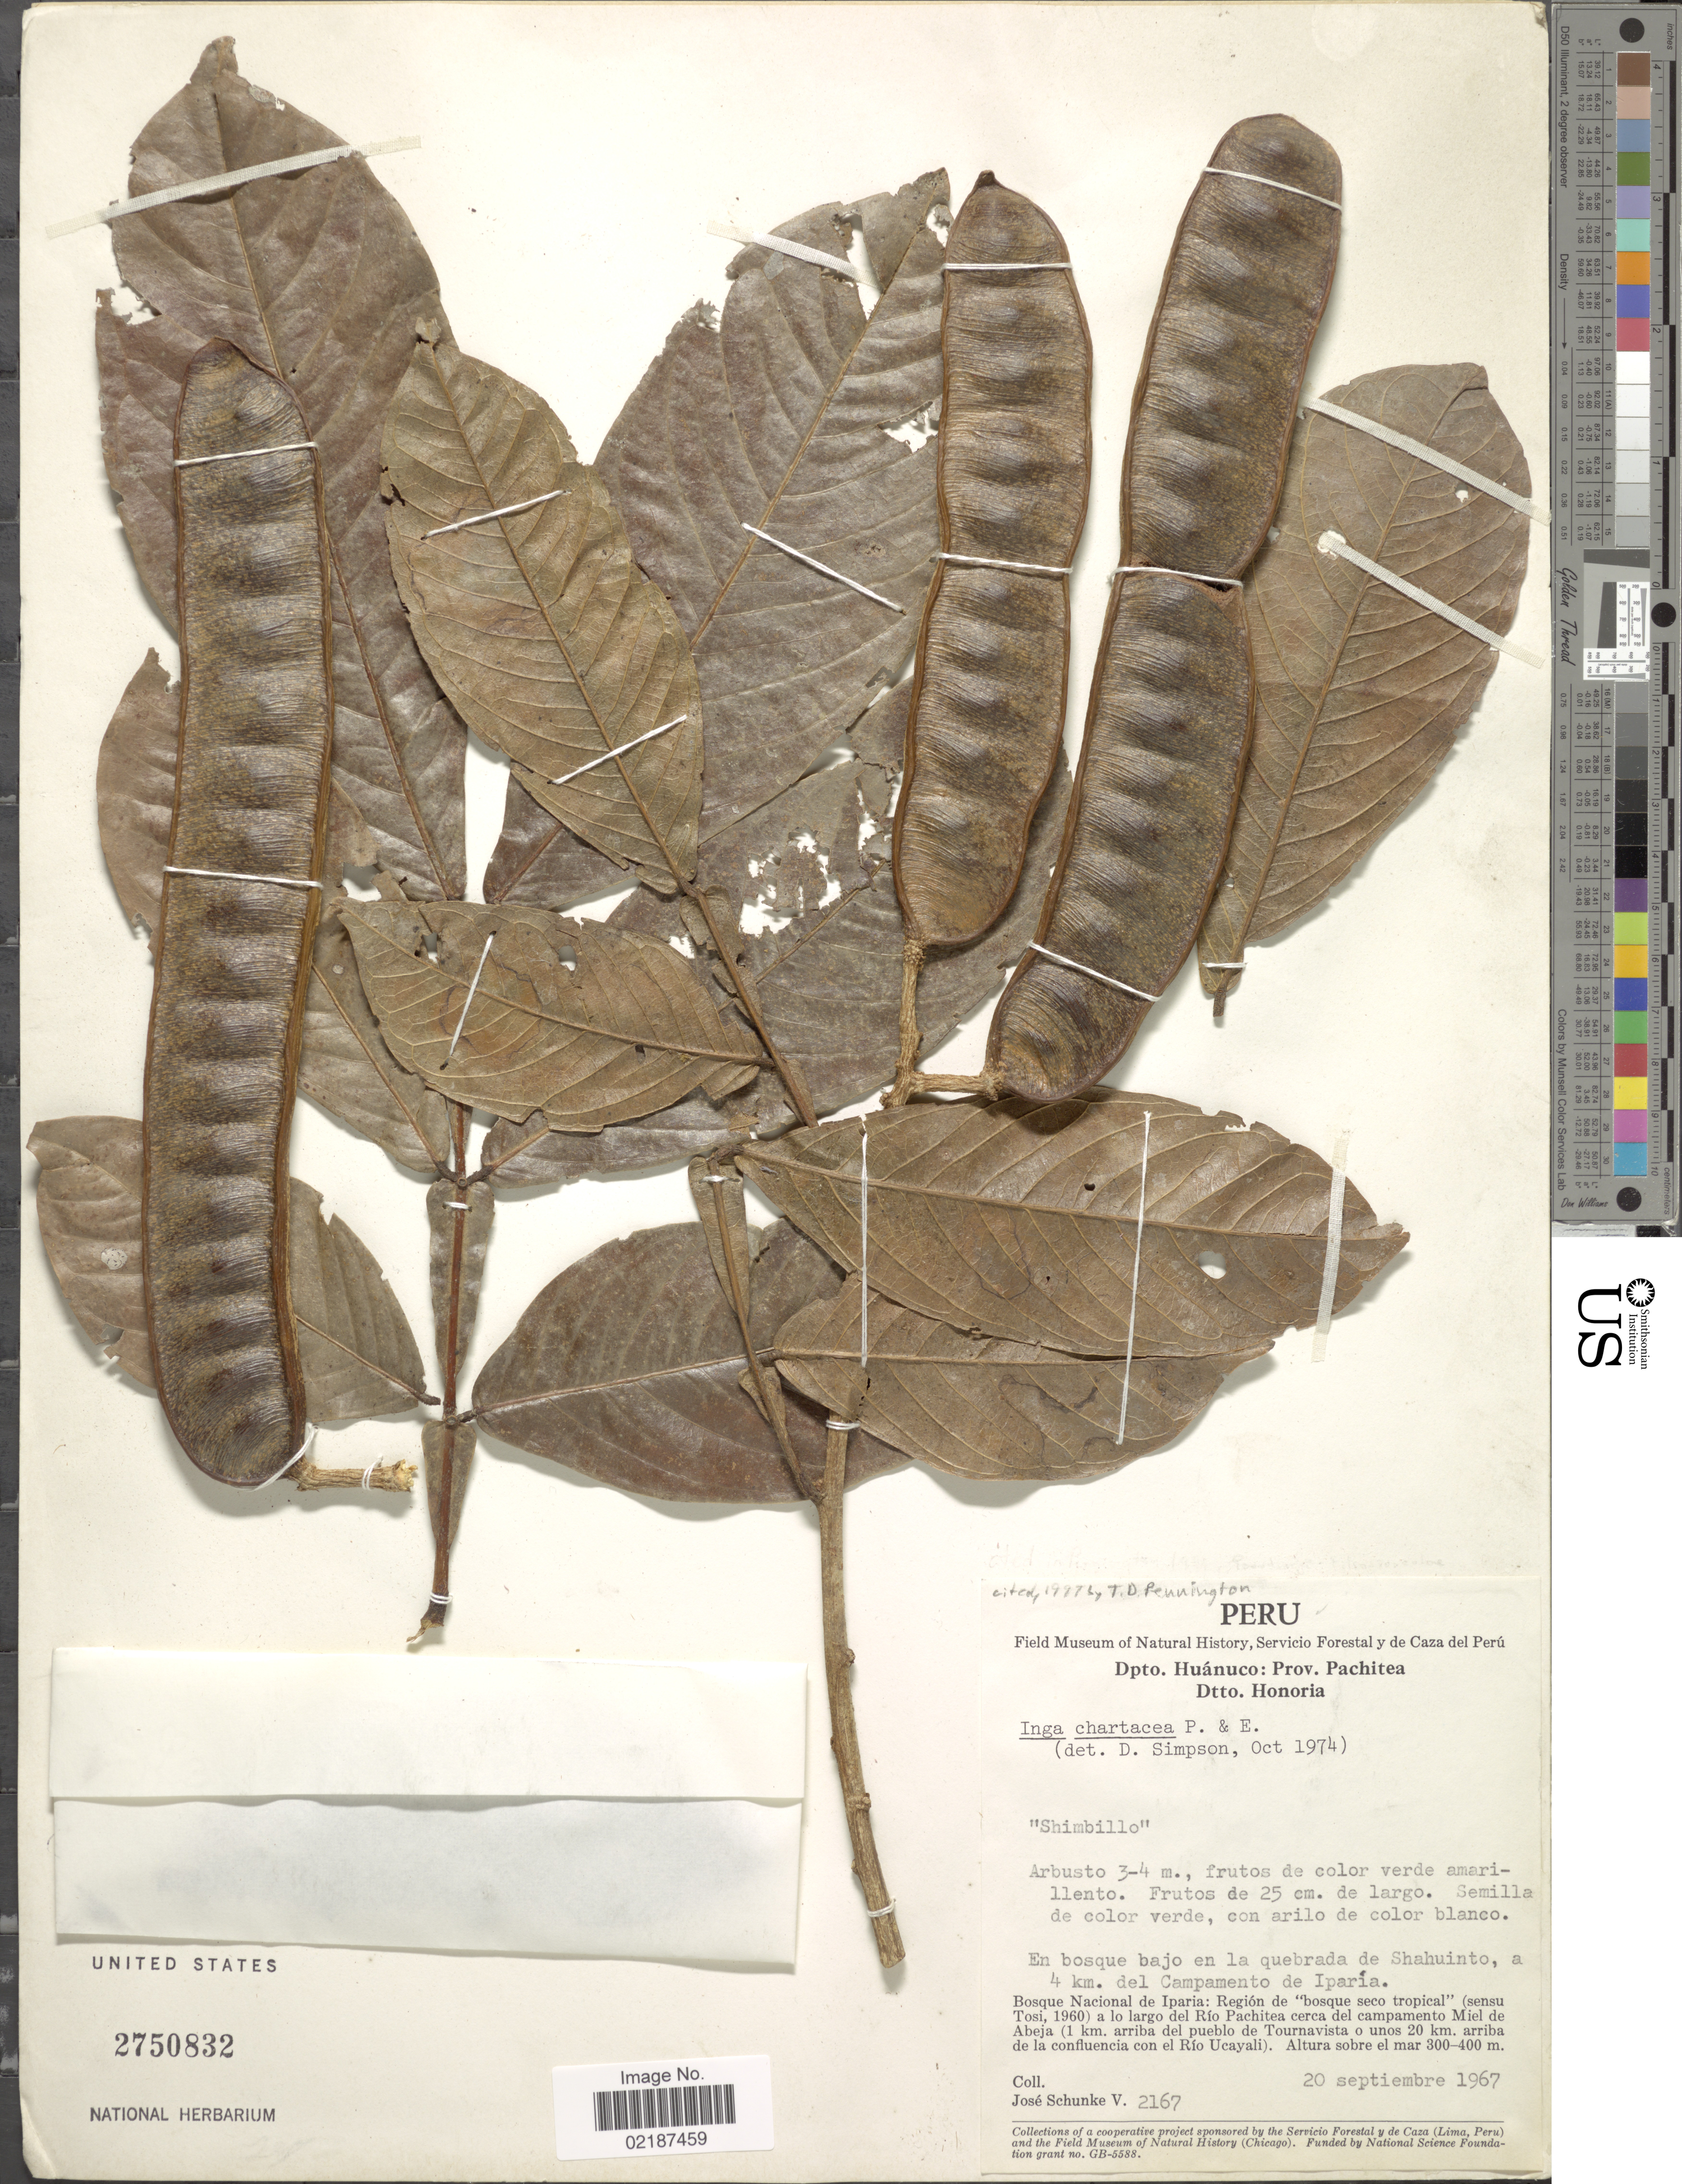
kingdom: Plantae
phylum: Tracheophyta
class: Magnoliopsida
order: Fabales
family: Fabaceae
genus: Inga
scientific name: Inga chartacea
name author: Poepp. & Endl.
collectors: J. Schunke Vigo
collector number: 2167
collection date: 1967-09-20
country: Peru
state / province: Huánuco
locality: Dpto. Huanuco: Prov. Pachitea. Dtto. Honoria. A 4 km del Campamento de Iparia, Bosque Nacional de Iparia: Region de "bosque seco tropical" ( sensu Tosi, 1960) a lo largo del Rio Pachitea cerca del campamento Miel de Abeja ( 1 km. arriba del pueblo de Tournavista o unos 20 km. arriba de la confluencia con el Rio Ucayali)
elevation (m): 300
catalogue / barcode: US 2750832